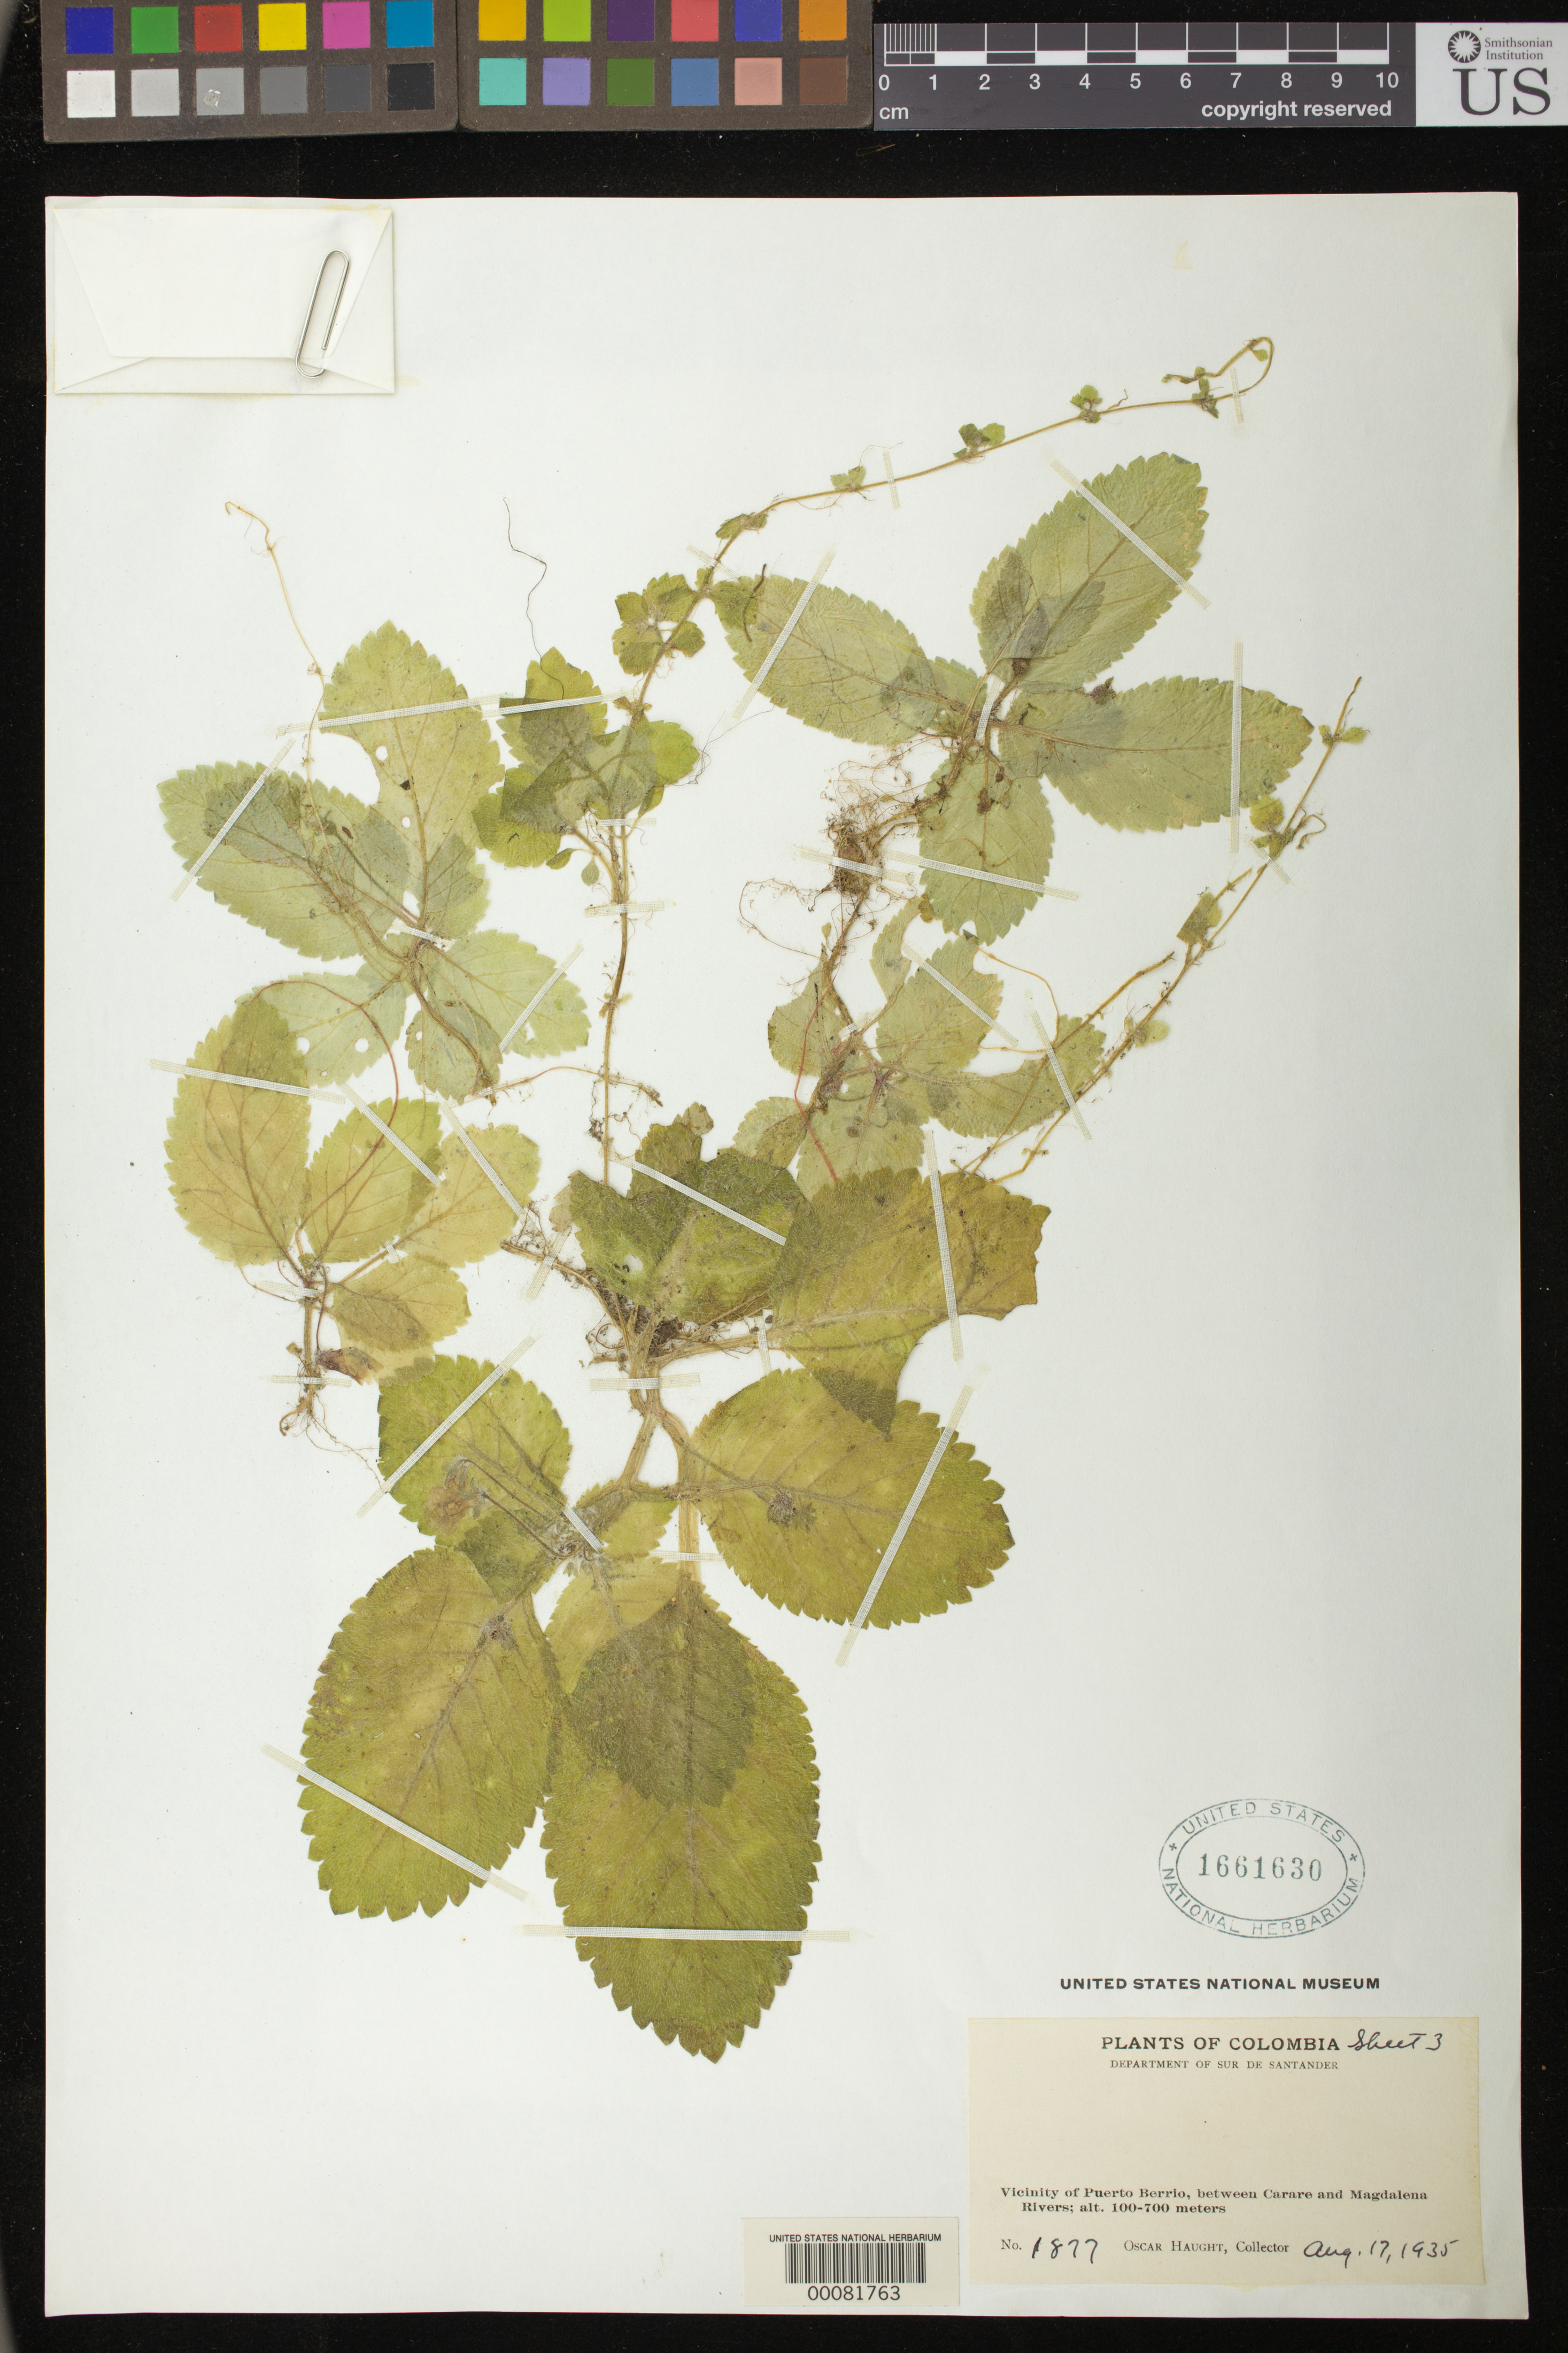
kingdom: Plantae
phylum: Tracheophyta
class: Magnoliopsida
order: Lamiales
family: Gesneriaceae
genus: Episcia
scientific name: Episcia sp.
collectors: O. L. Haught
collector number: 1877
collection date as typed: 17 Aug 1935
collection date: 1935-08-17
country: Colombia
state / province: Santander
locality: Vicinity of Puerto Berrio, between Carare and Magdalena Rivers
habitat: Growing on face of sandstone cliff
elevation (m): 100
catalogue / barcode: US 1661630